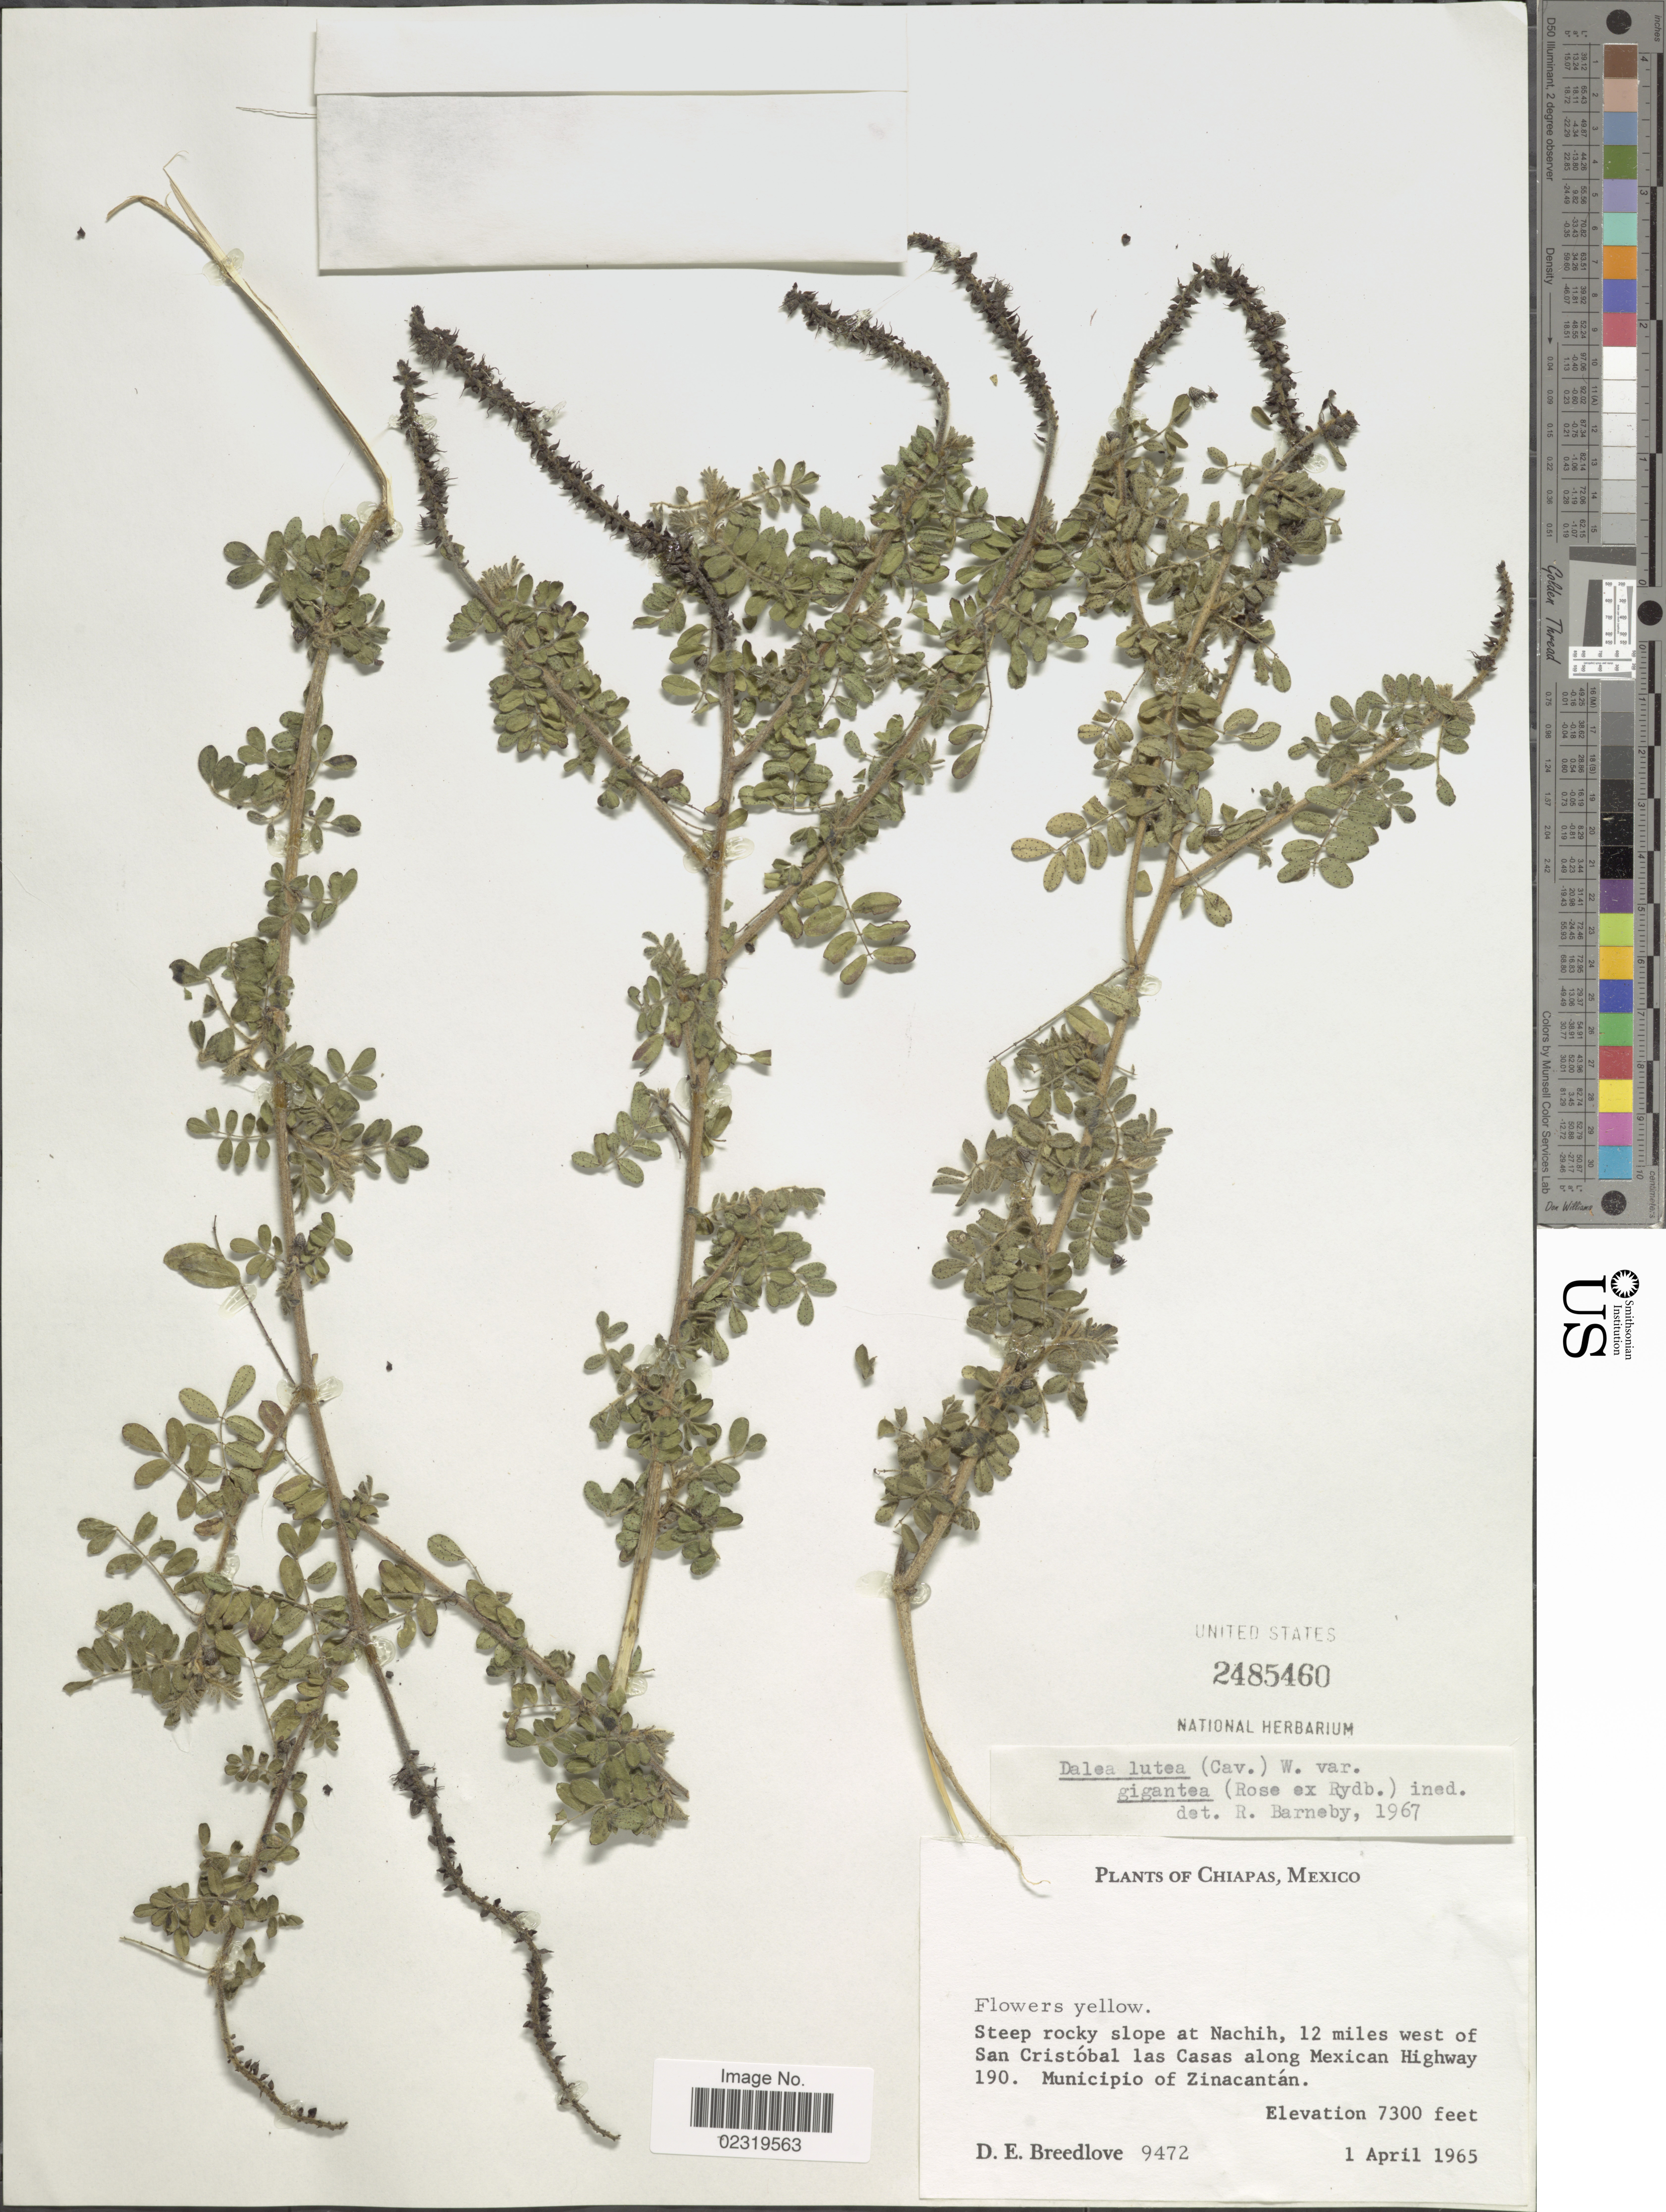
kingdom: Plantae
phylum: Tracheophyta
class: Magnoliopsida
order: Fabales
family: Fabaceae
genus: Dalea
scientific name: Dalea lutea var. gigantea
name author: (Rose) Barneby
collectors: D. E. Breedlove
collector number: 9472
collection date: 1965-04-01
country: Mexico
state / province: Chiapas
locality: Steep rocky slope at Nachih, 12 miles west of San Cristóbal las Casas along Mexican Highway 190. Municipio of Zinacantán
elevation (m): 2225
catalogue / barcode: US 2485460